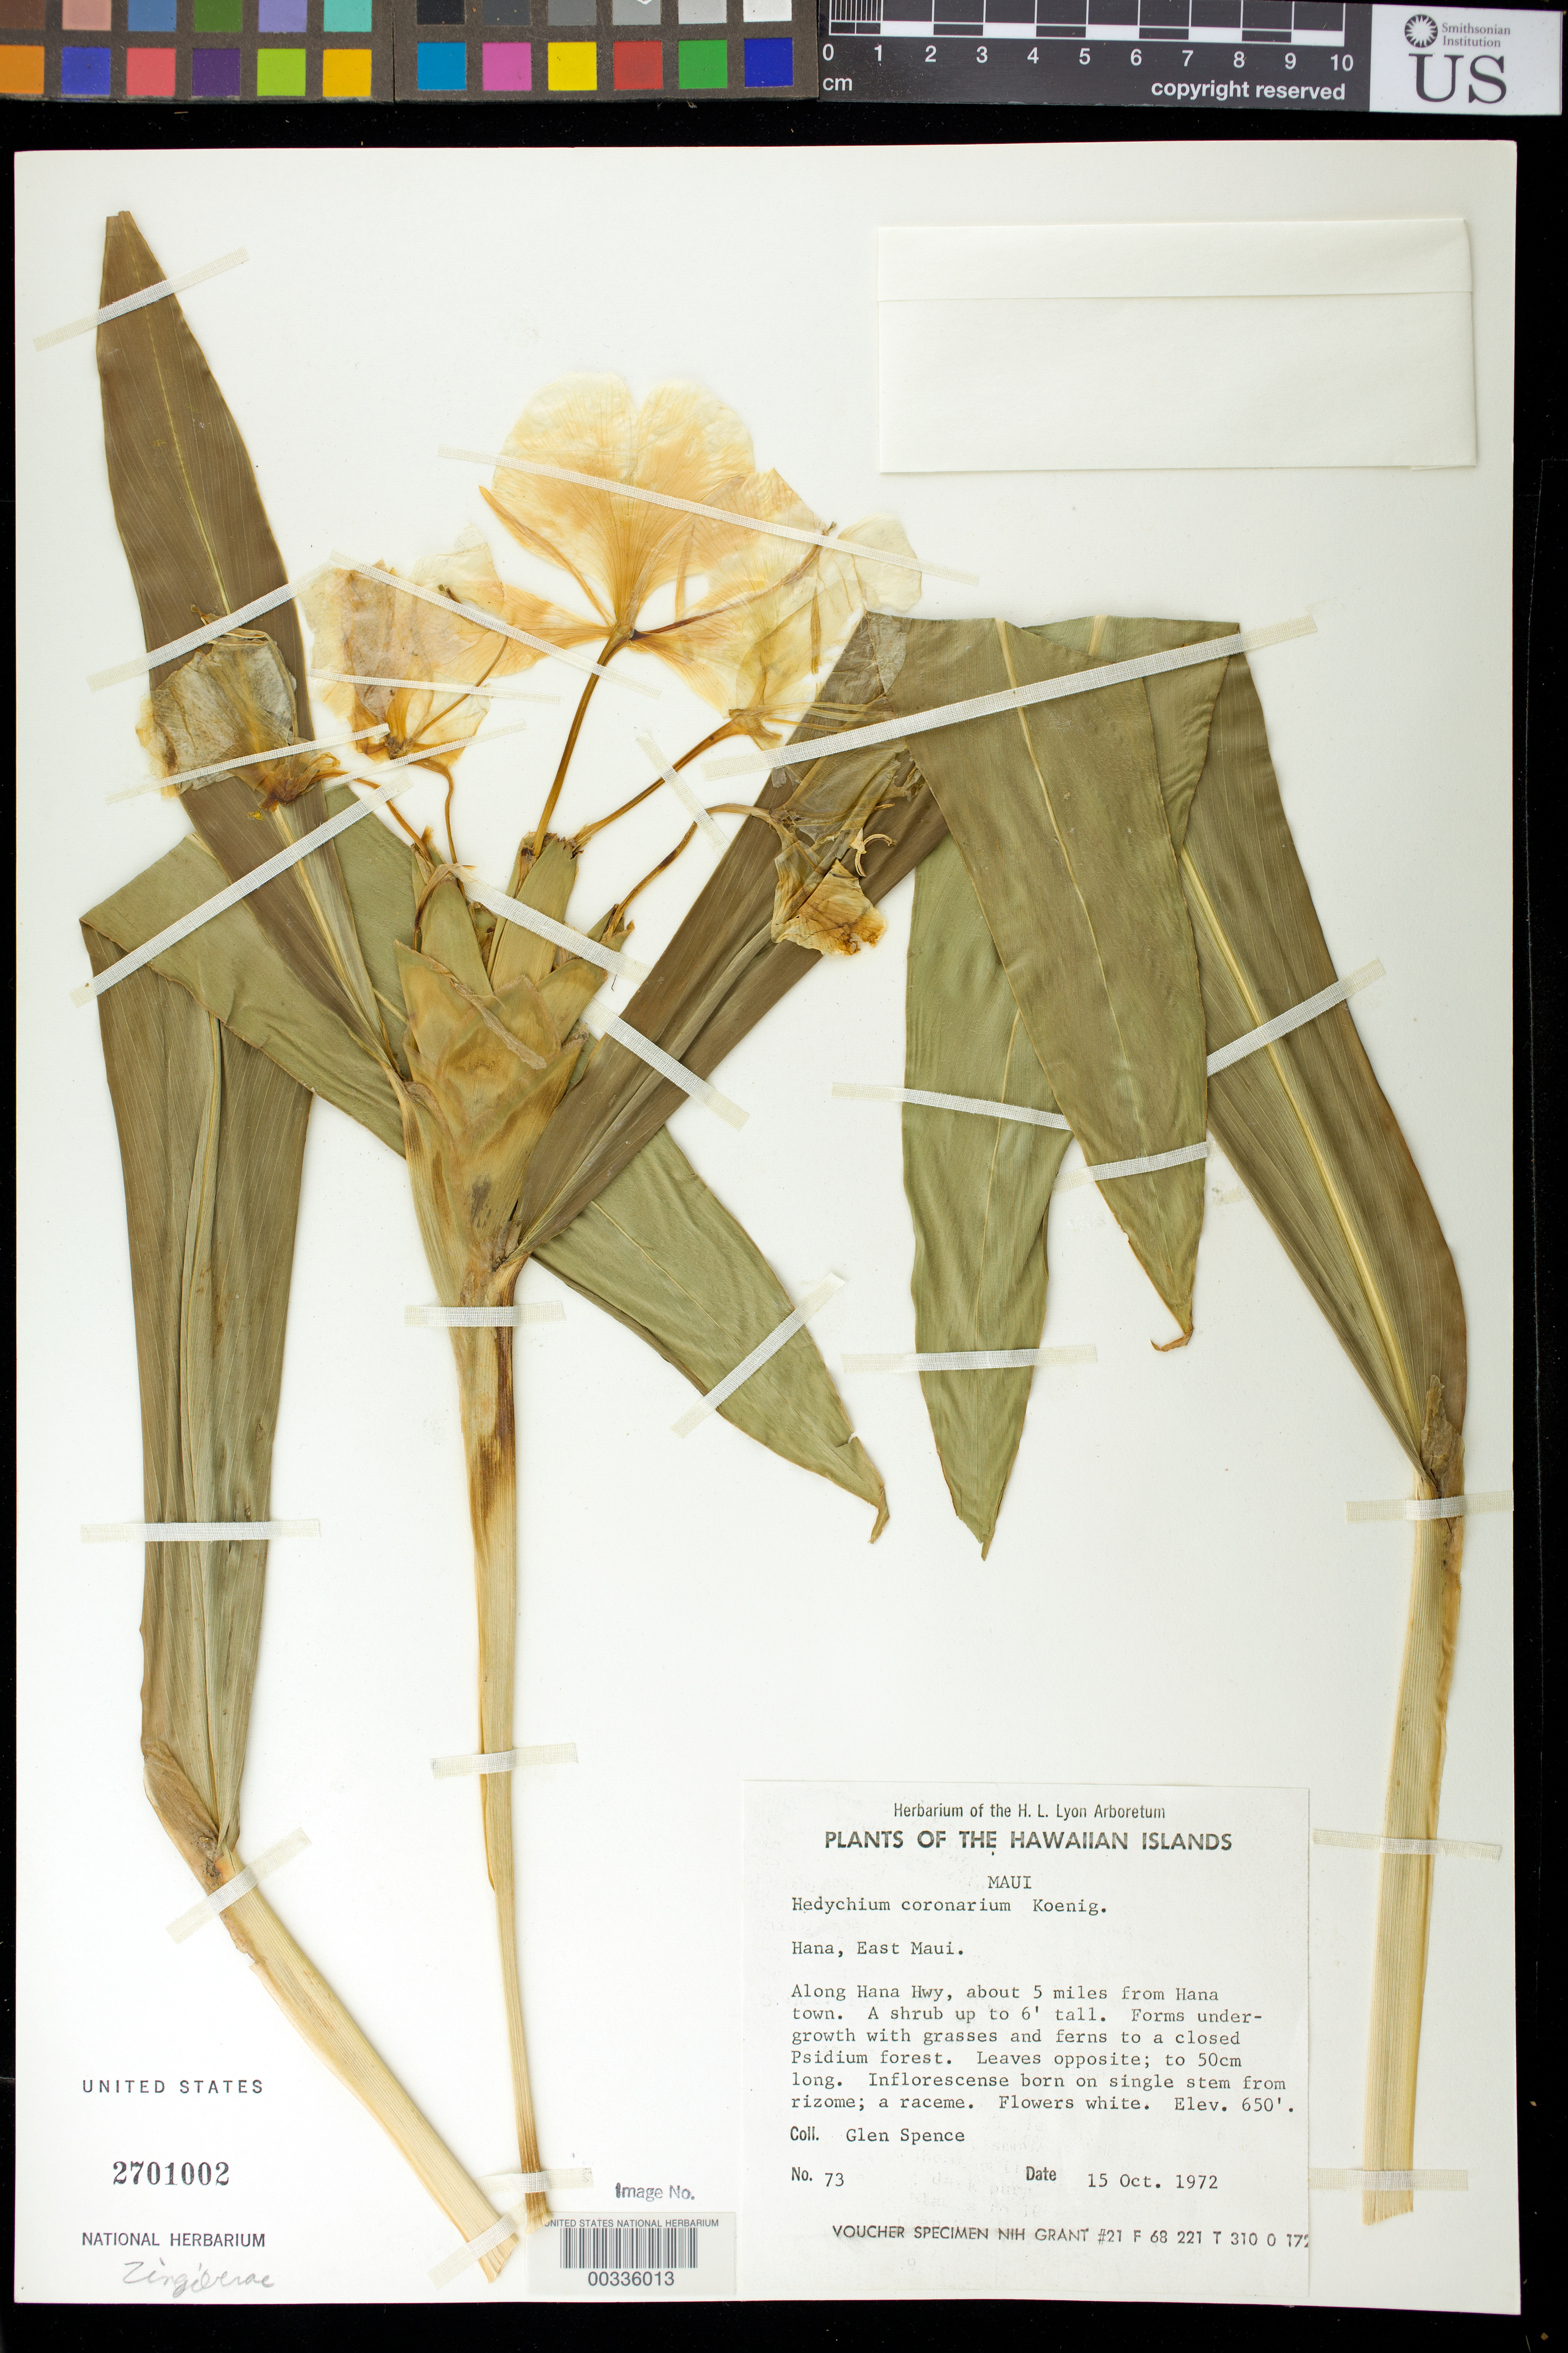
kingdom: Plantae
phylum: Tracheophyta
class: Liliopsida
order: Zingiberales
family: Zingiberaceae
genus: Hedychium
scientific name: Hedychium coronarium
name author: J. Koenig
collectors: G. Spence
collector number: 73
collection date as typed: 15 Oct 1972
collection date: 1972-10-15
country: United States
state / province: Hawaii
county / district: Maui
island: Maui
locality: Plants of the hawaiian islands, hana, east maui, along hana hwy, about 5 mi from hana town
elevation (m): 198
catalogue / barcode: US 2701002